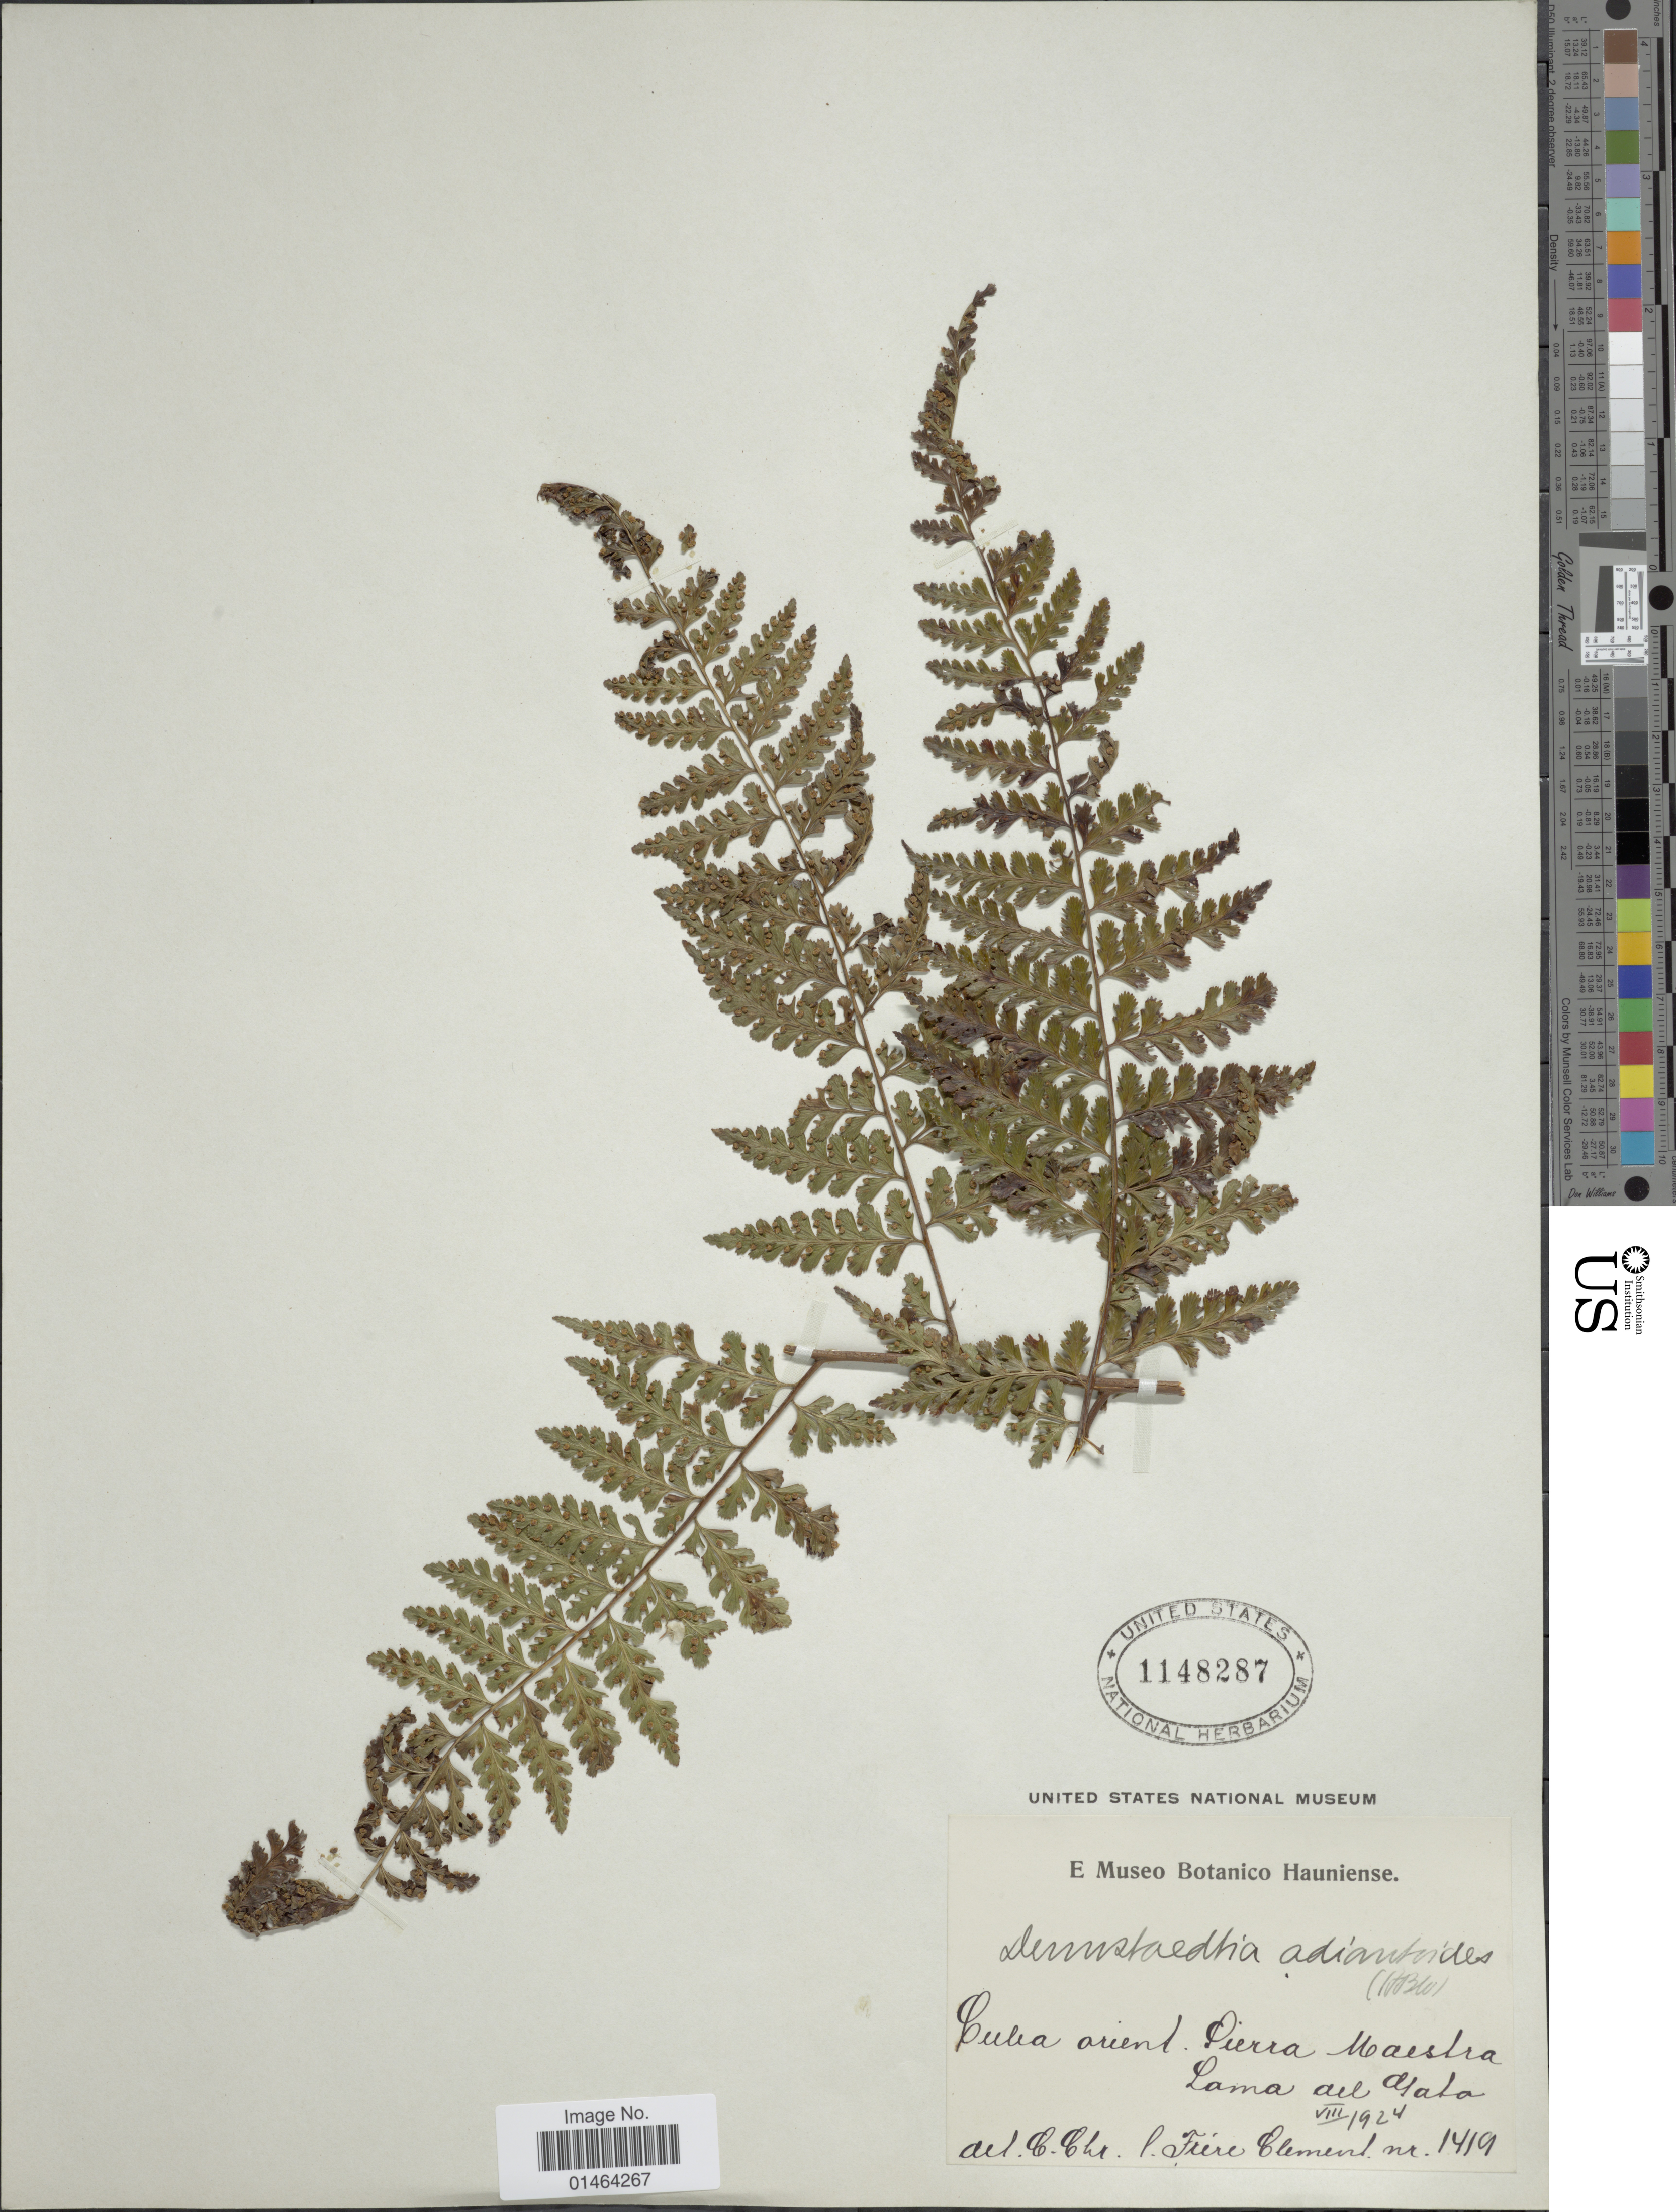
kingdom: Plantae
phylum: Tracheophyta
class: Polypodiopsida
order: Polypodiales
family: Dennstaedtiaceae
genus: Dennstaedtia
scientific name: Dennstaedtia bipinnata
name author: (Cav.) Maxon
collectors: B. Clement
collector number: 1419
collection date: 1924-08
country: Cuba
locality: Cuba orient. Sierra Maestra, Loma del Gato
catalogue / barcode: US 1148287